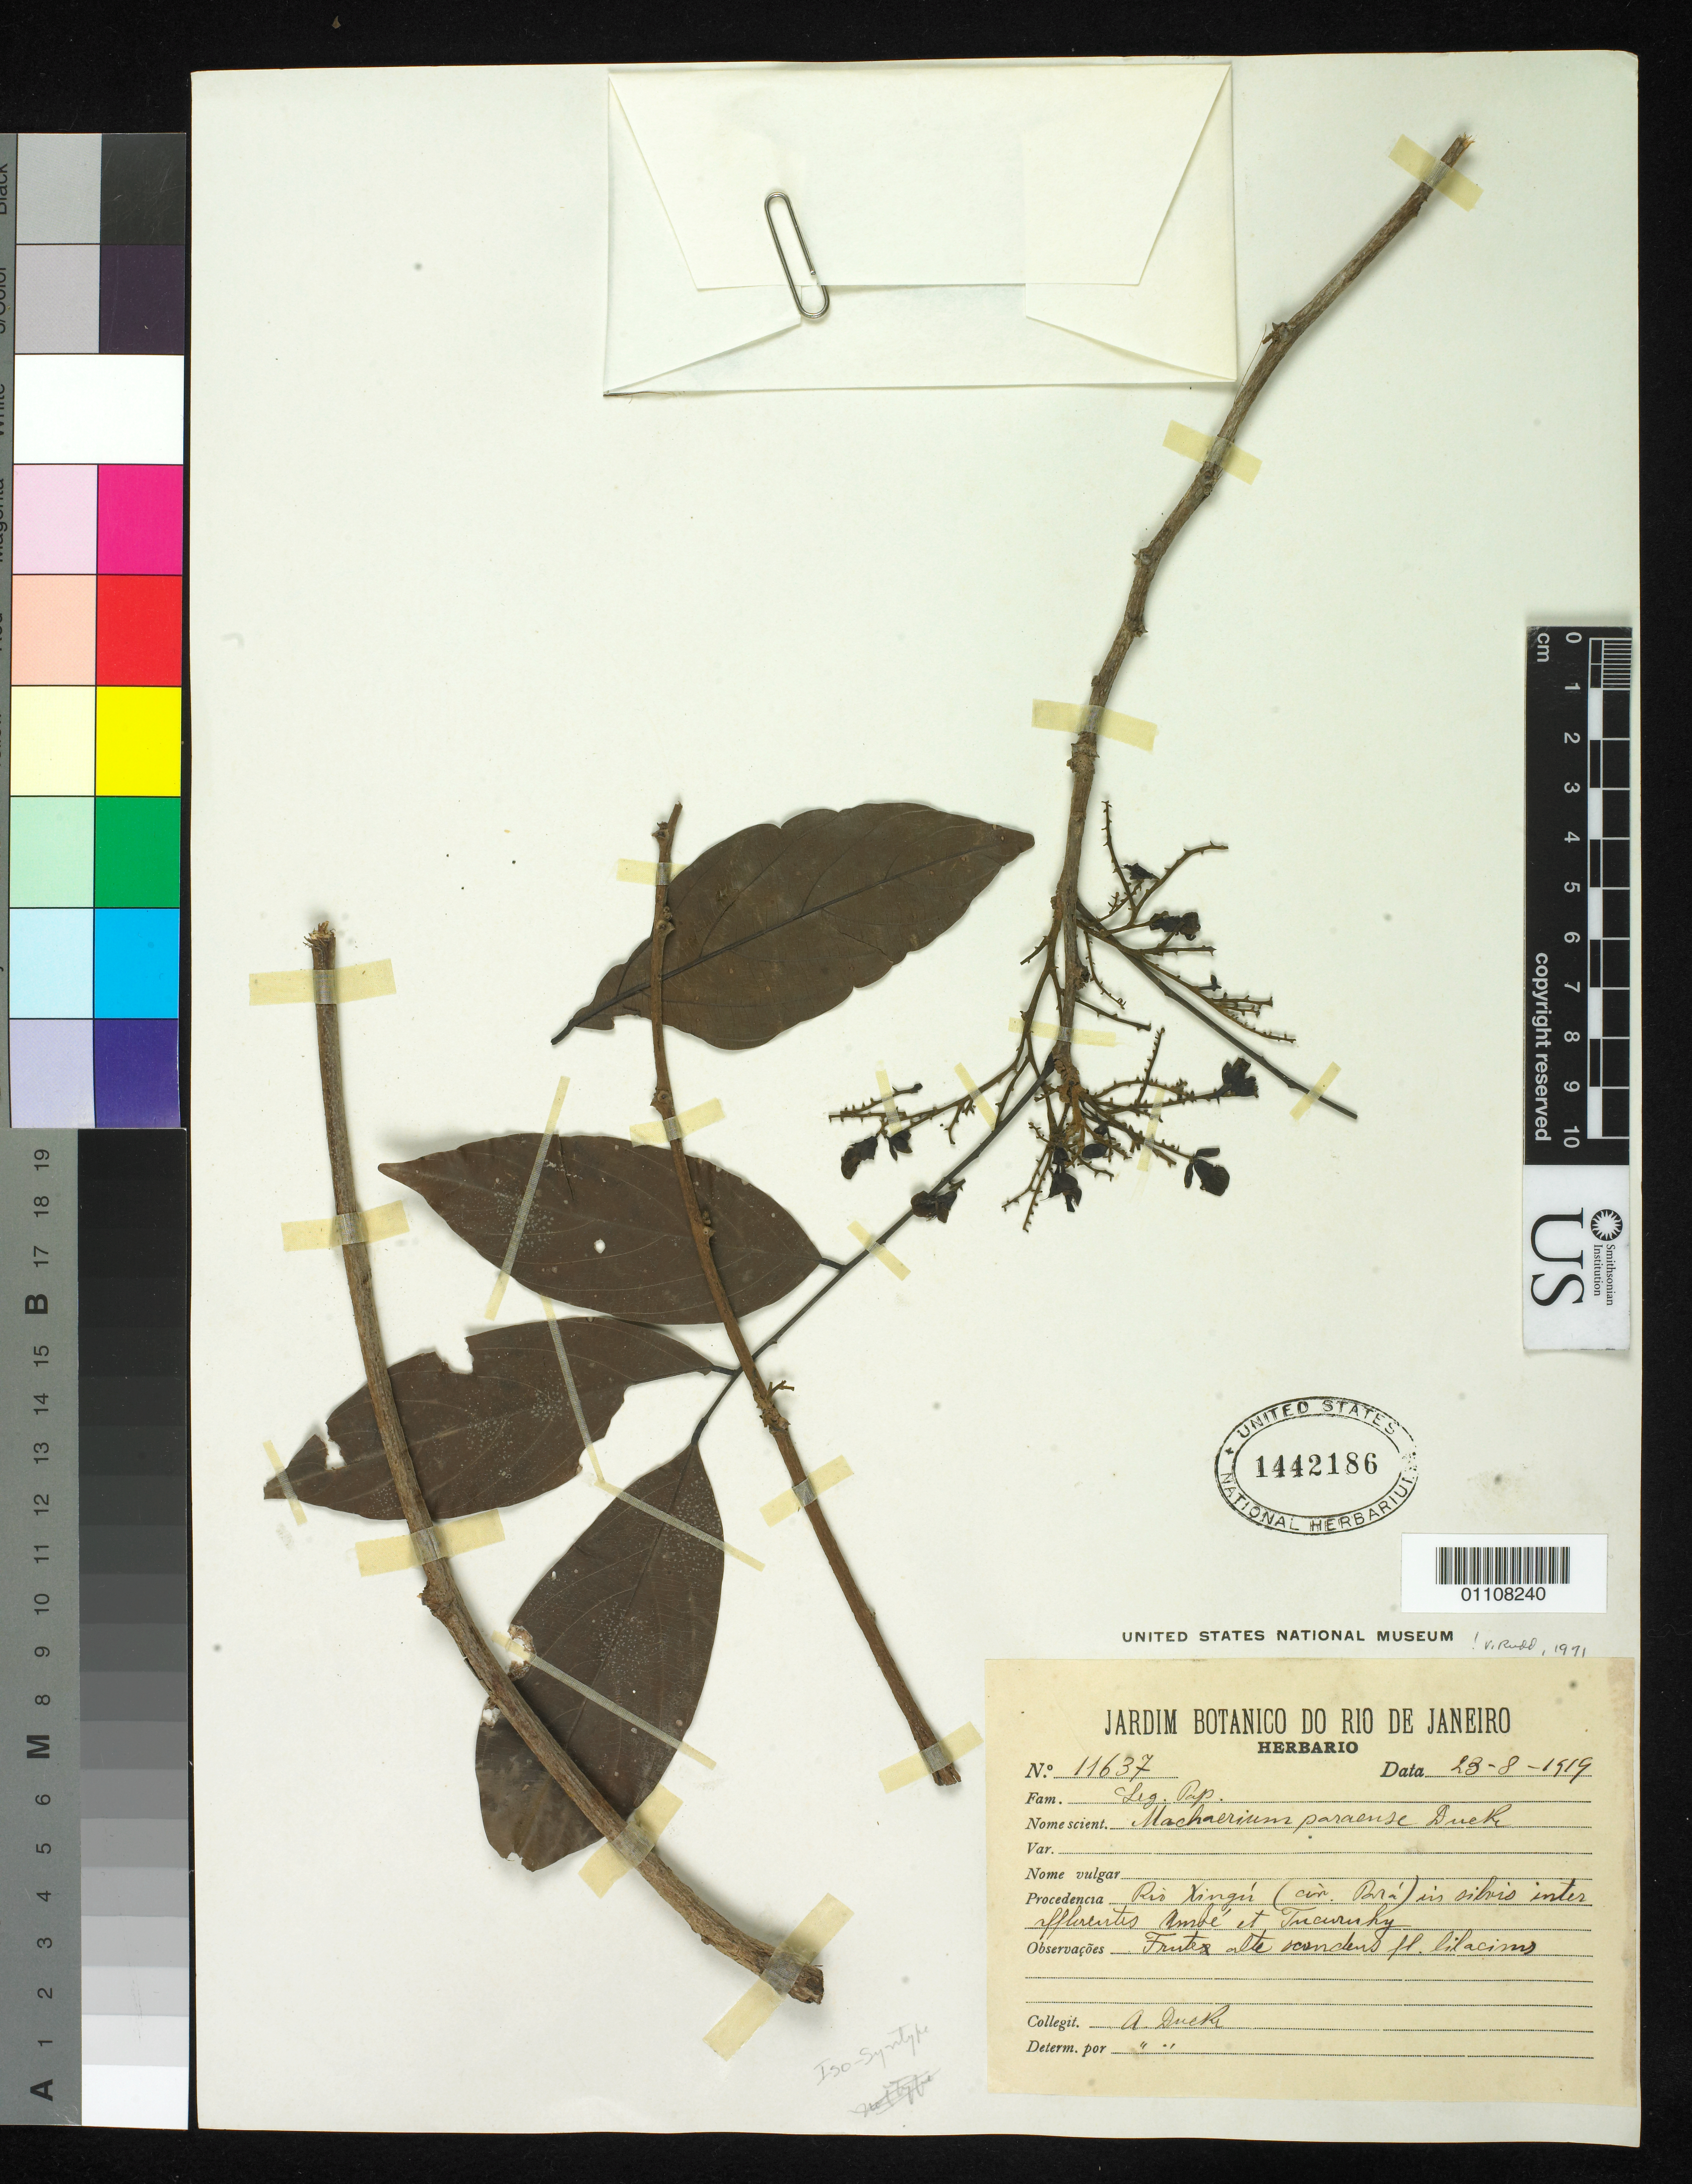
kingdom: Plantae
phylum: Tracheophyta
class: Magnoliopsida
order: Fabales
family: Fabaceae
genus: Machaerium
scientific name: Machaerium paraense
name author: Ducke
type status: Isosyntype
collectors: A. Ducke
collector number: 11637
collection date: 1919-08-23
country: Brazil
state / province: Pará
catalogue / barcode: US 1442186